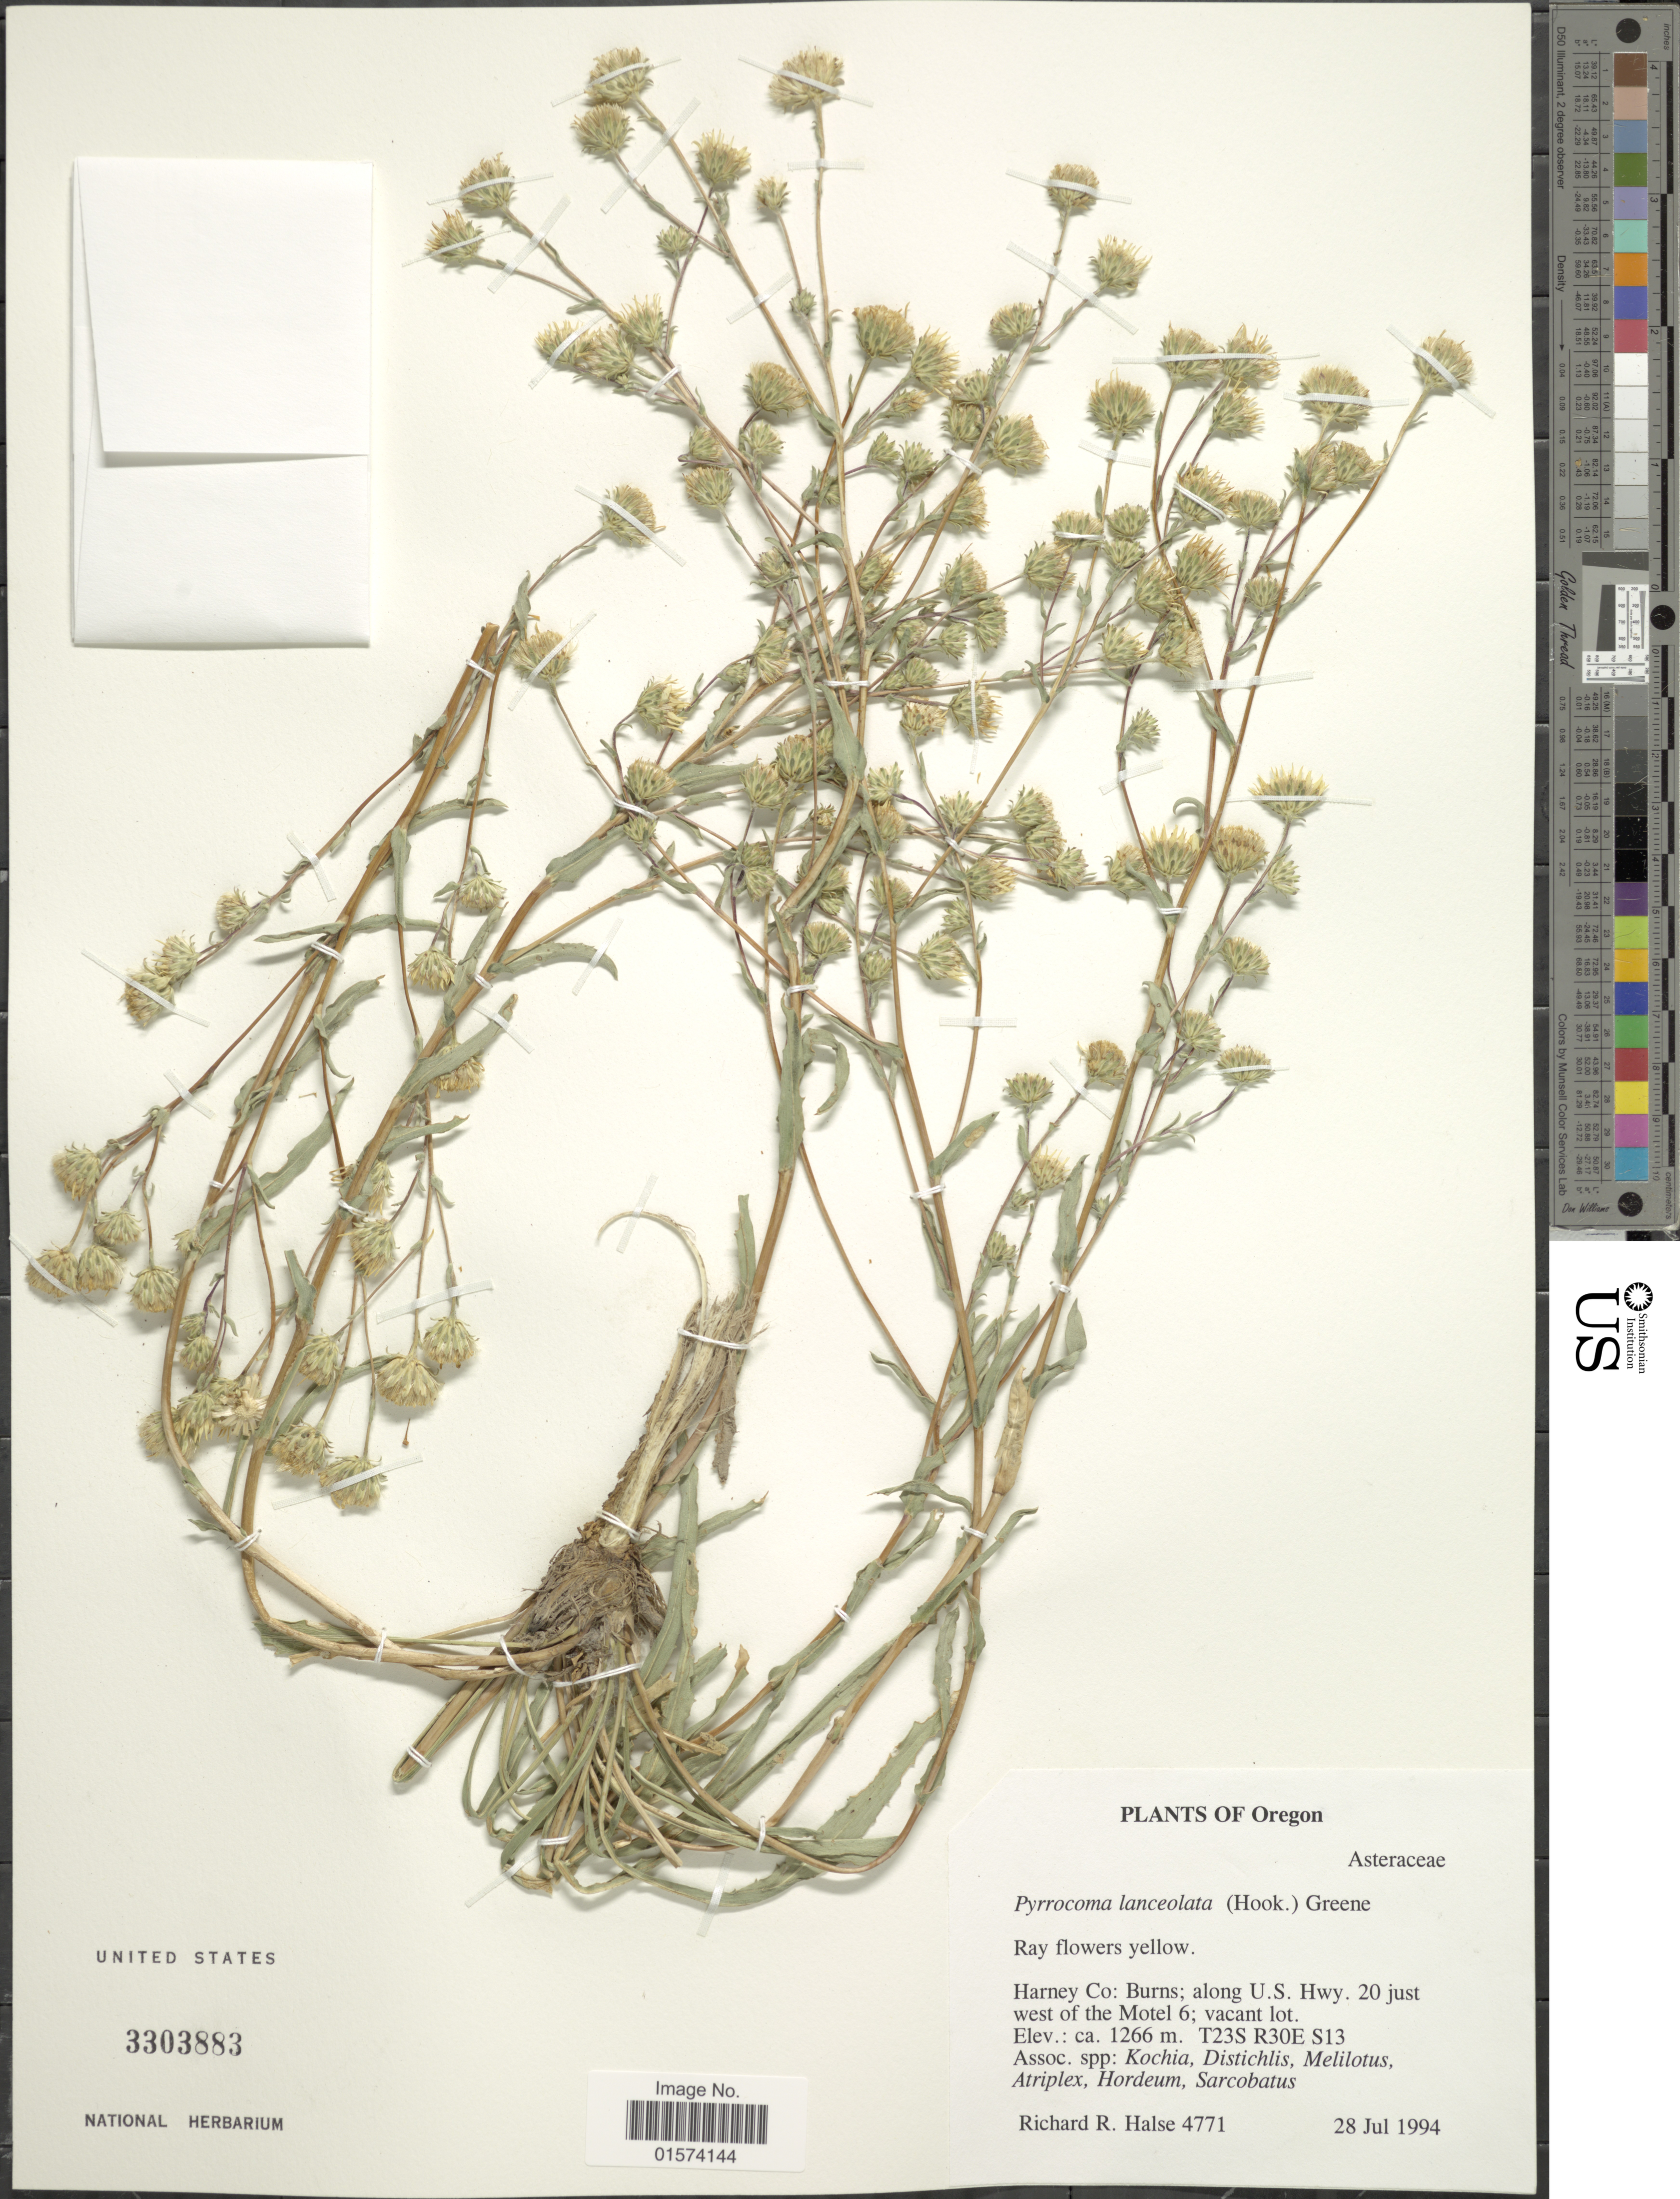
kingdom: Plantae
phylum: Tracheophyta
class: Magnoliopsida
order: Asterales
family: Asteraceae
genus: Pyrrocoma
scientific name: Pyrrocoma lanceolata var. lanceolata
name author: (Hook.) Greene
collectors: R. Halse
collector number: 4771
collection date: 1994-07-28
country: United States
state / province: Oregon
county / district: Harney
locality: Harney Co: Burns; along U.S. Hwy. 20 just west of the Motel 6; vacant lot., T23S R30E S13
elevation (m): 1266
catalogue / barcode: US 3303883